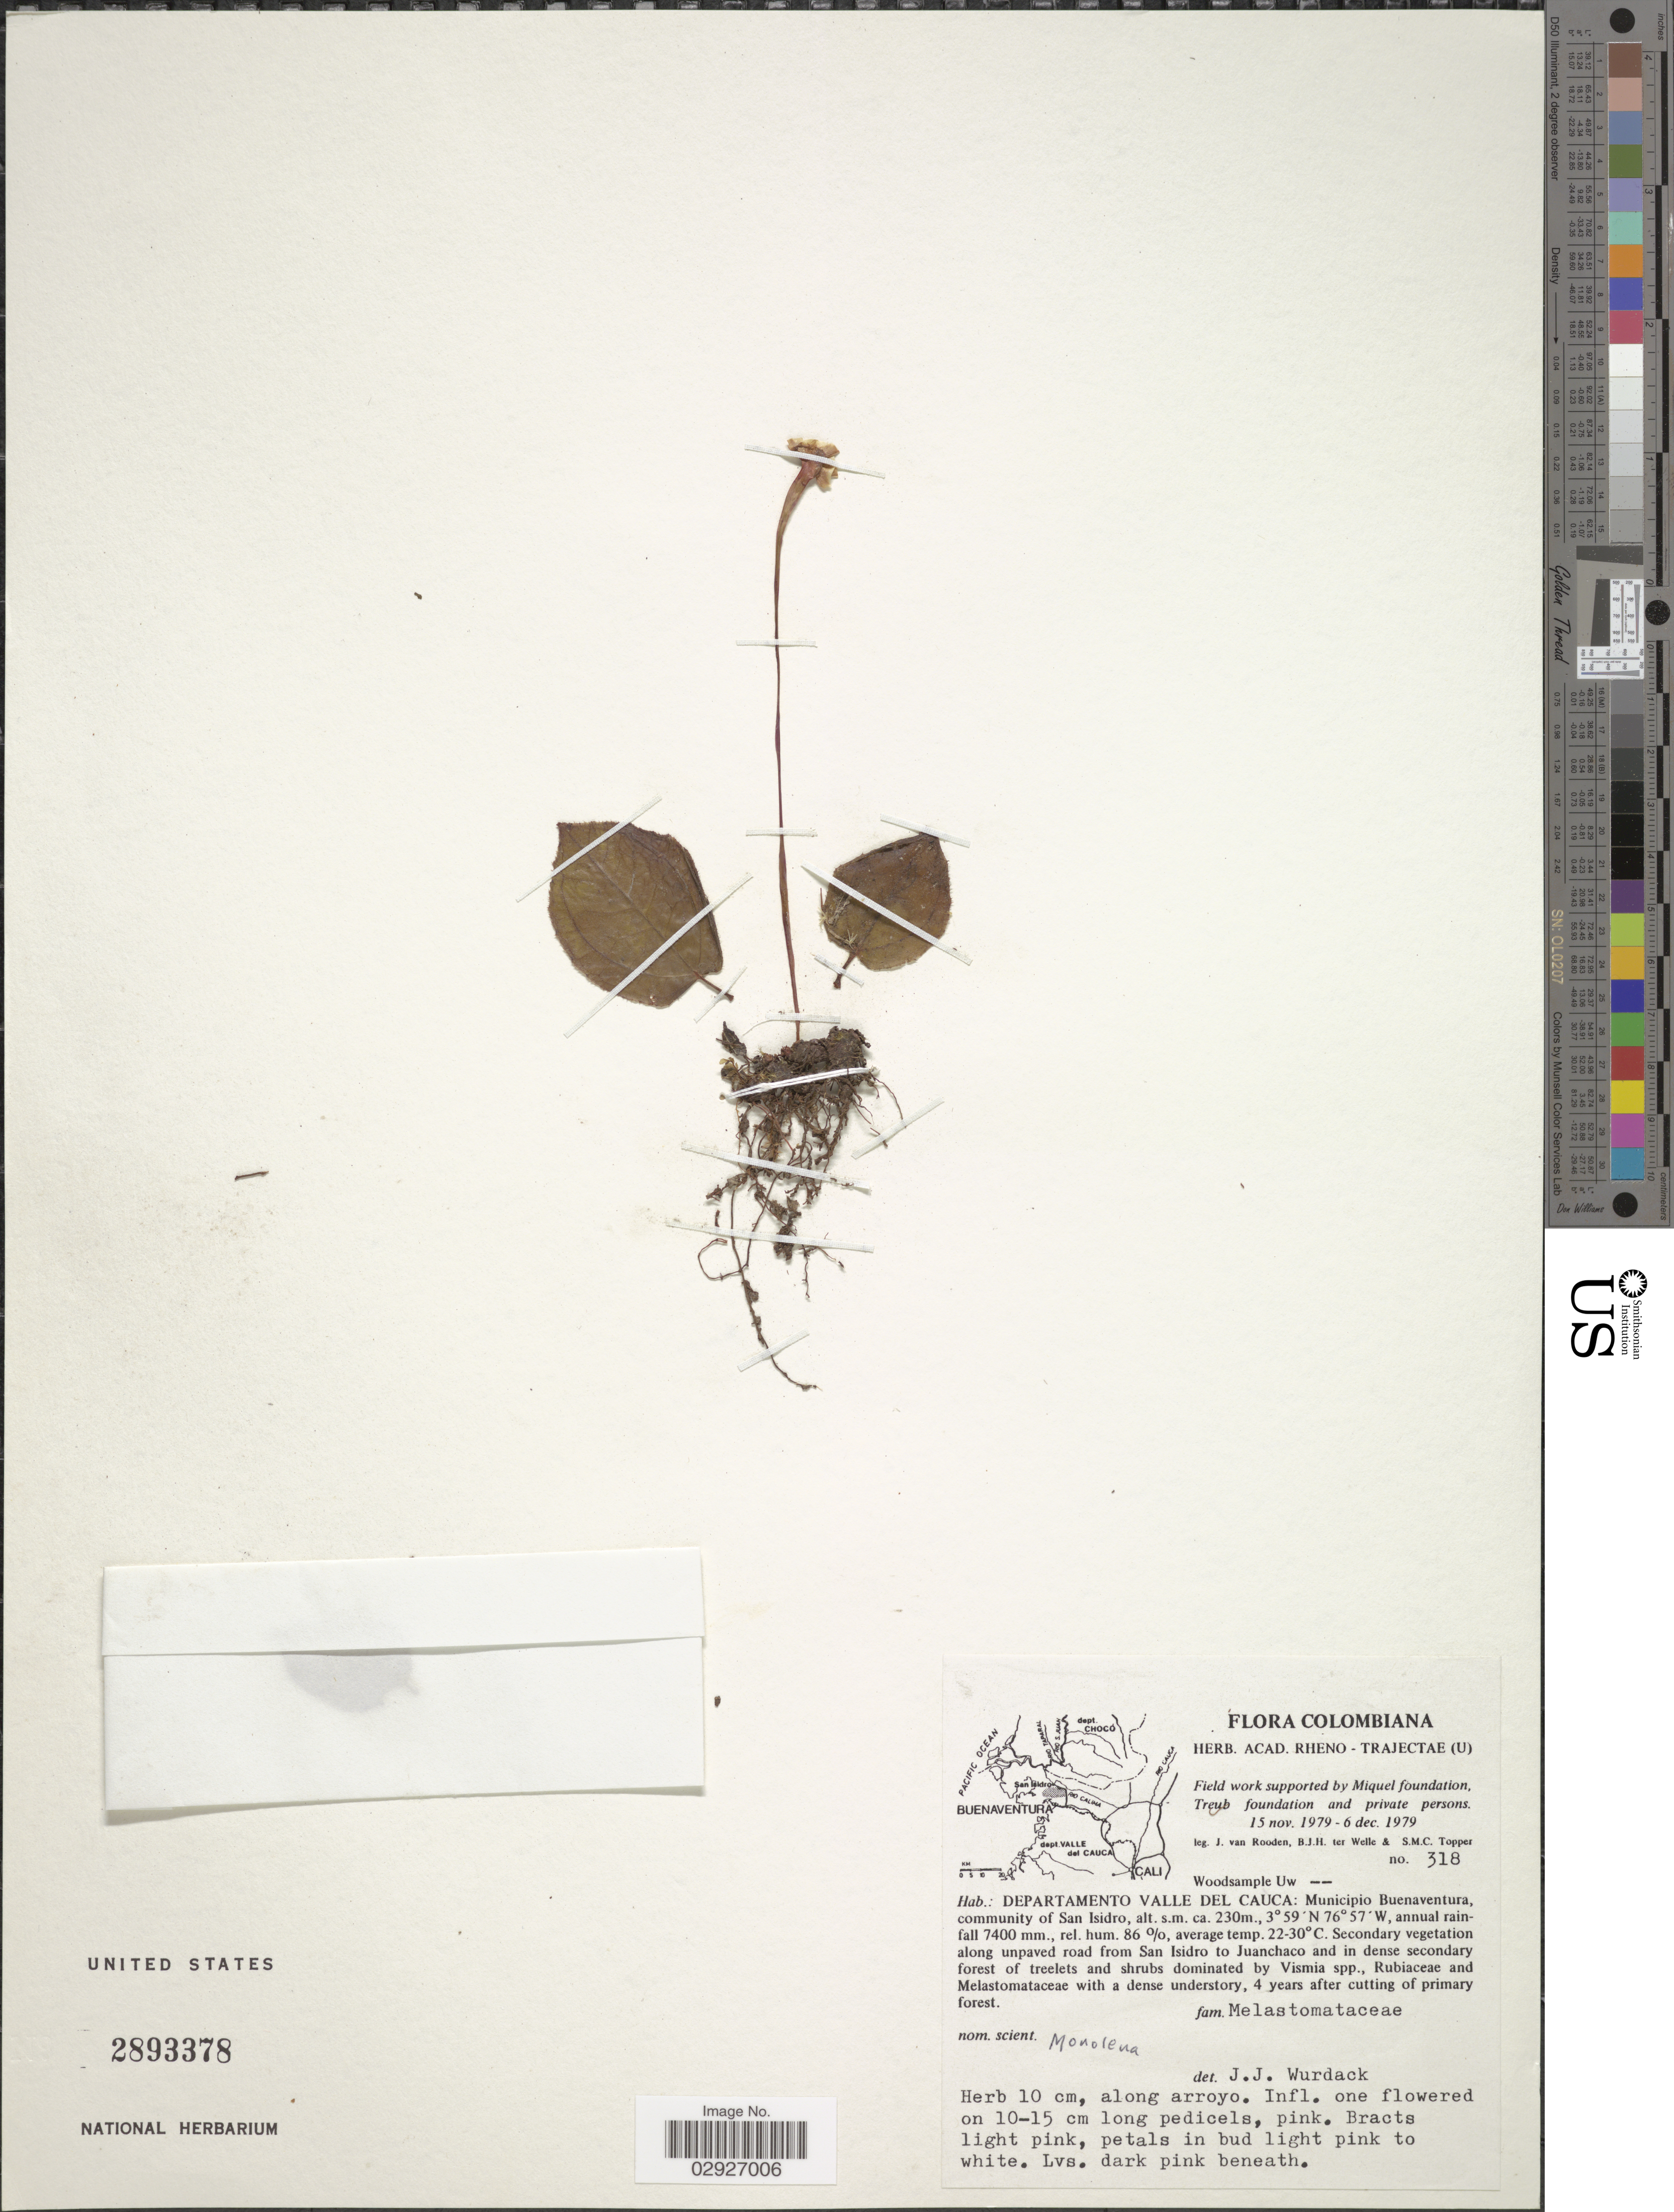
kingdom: Plantae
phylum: Tracheophyta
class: Magnoliopsida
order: Myrtales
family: Melastomataceae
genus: Monolena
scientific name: Monolena sp.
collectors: J. Van Rooden, B. ter Welle & S. Topper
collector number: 318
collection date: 1979-11-15/1979-12-06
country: Colombia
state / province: Valle del Cauca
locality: Departamento Valle del Cauca: Municipio Buenaventura, community of San Isidro.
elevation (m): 230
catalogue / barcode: US 2893378